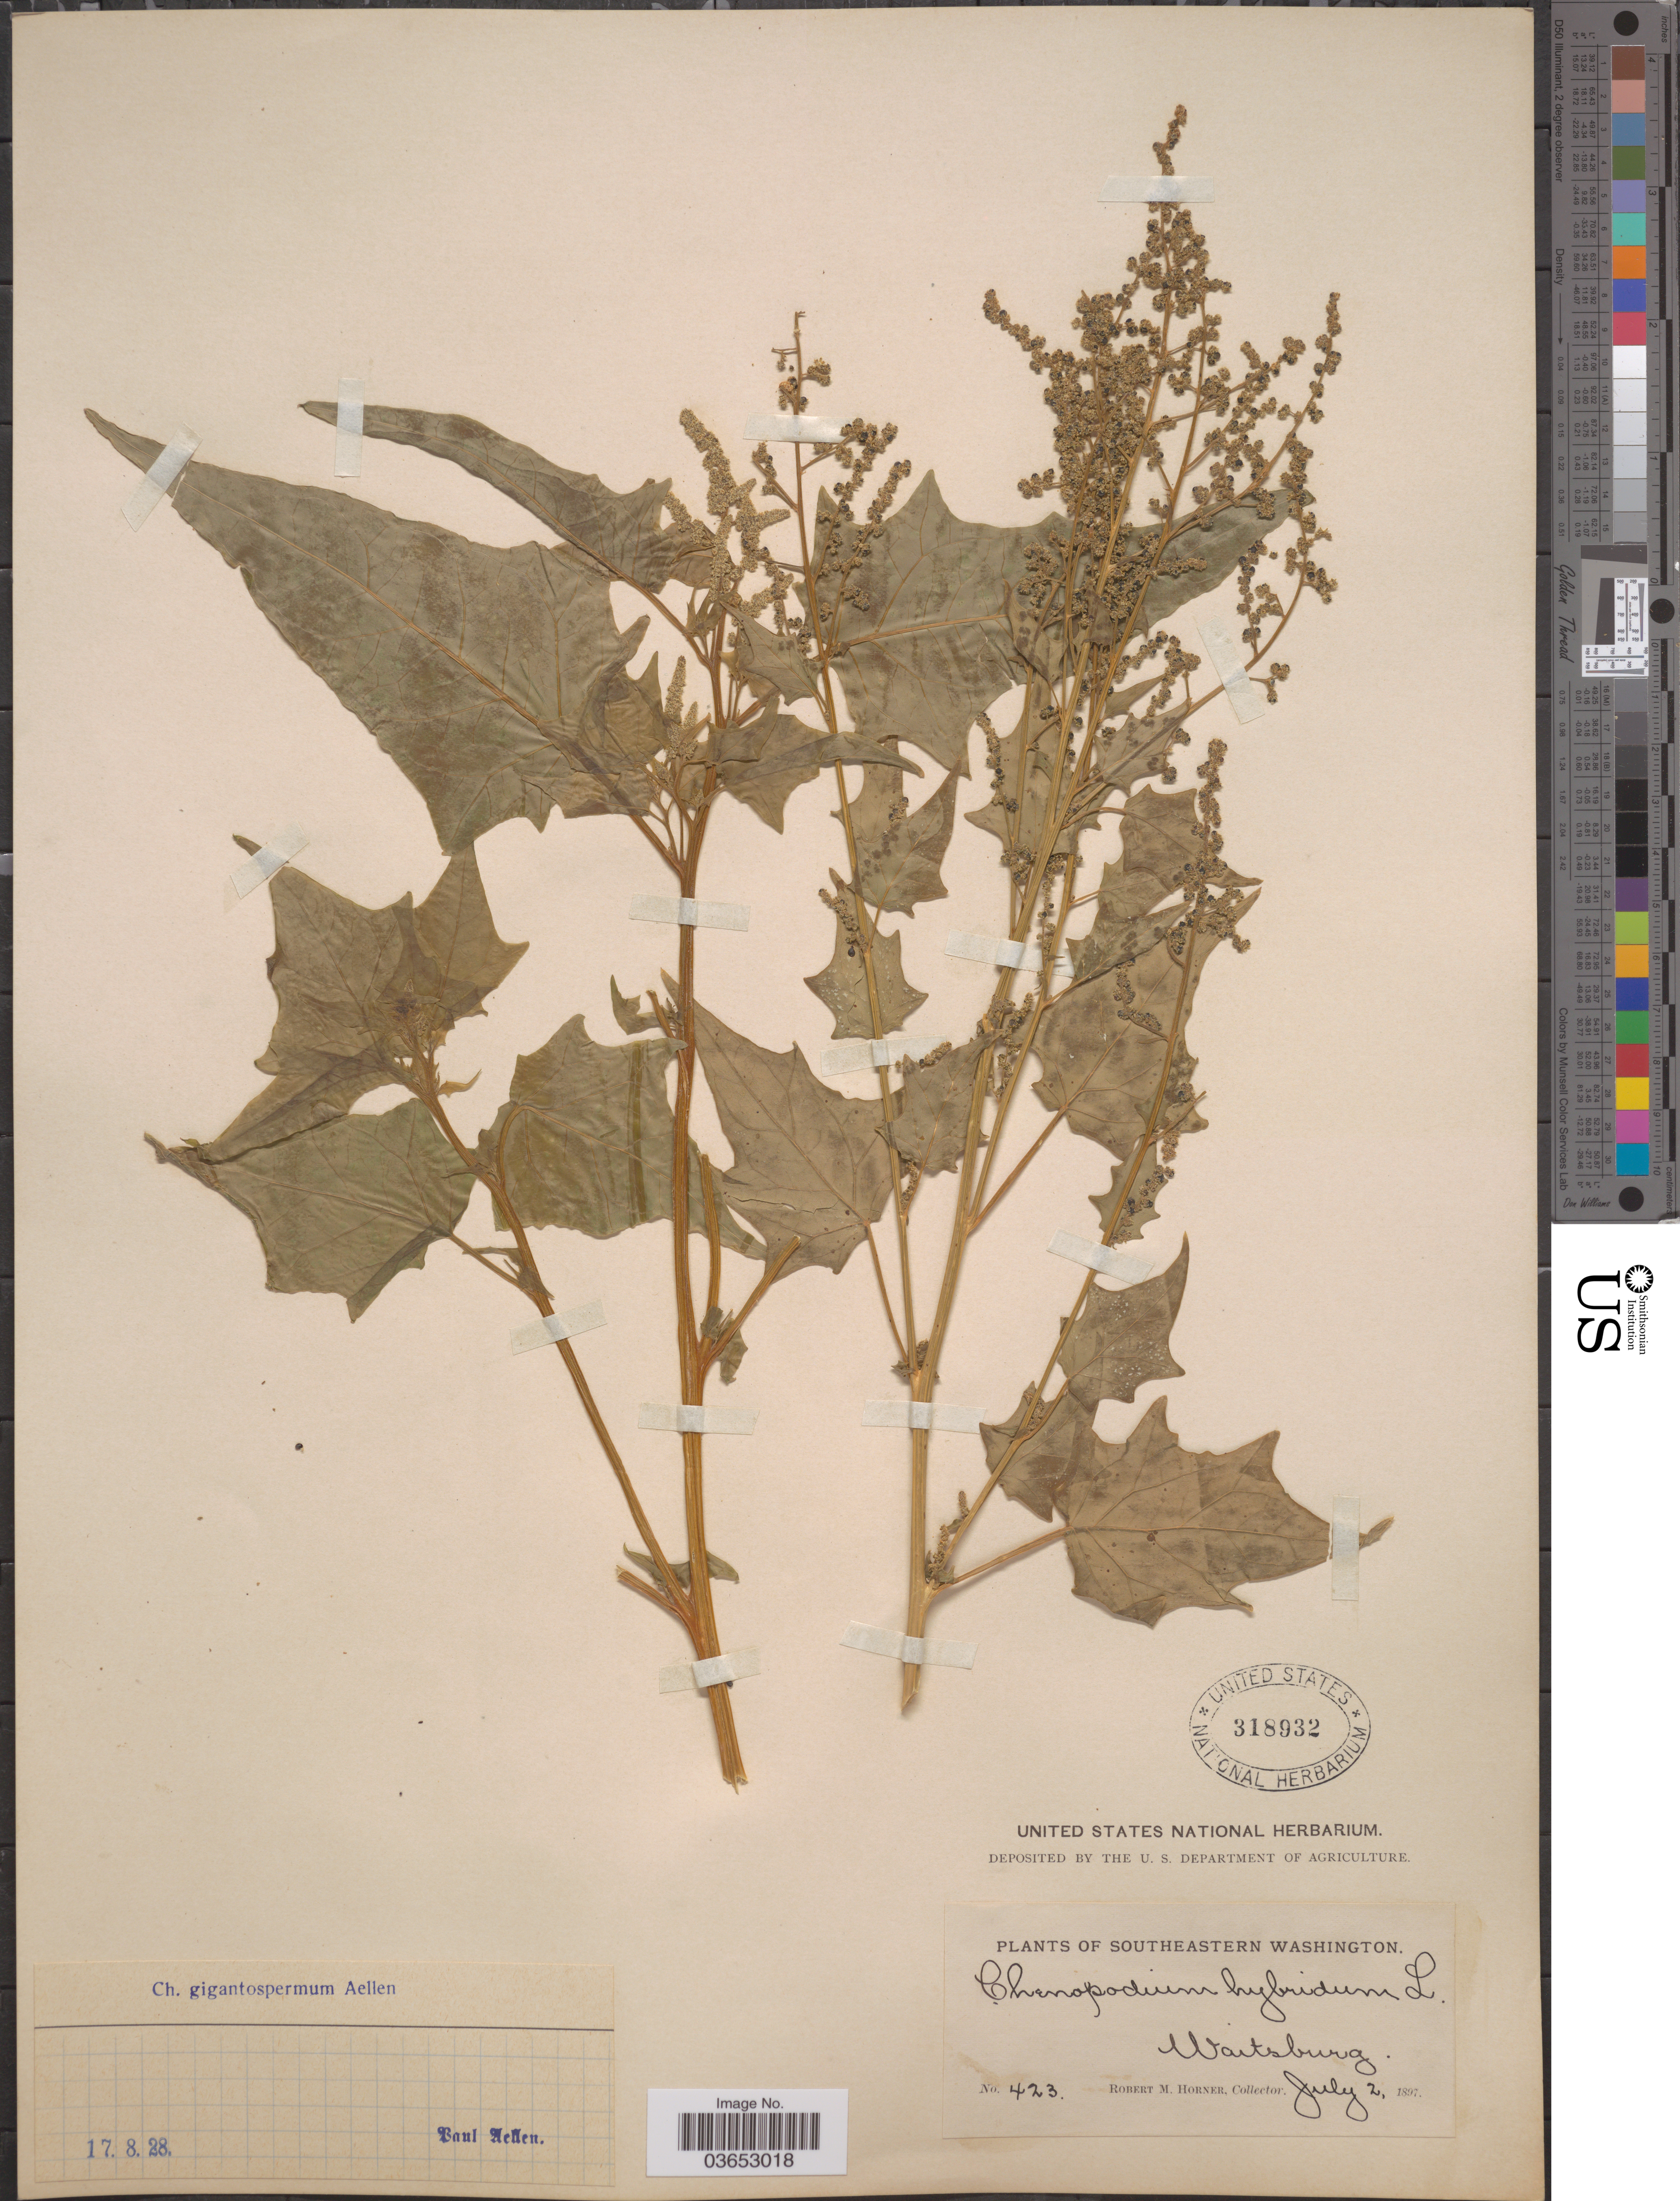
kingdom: Plantae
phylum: Tracheophyta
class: Magnoliopsida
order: Caryophyllales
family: Amaranthaceae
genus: Chenopodium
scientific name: Chenopodium gigantospermum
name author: Aellen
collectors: R. Horner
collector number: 423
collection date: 1897-07-02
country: United States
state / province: Washington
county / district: Walla Walla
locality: Southeastern Washington. Waitsburg.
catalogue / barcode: US 318932